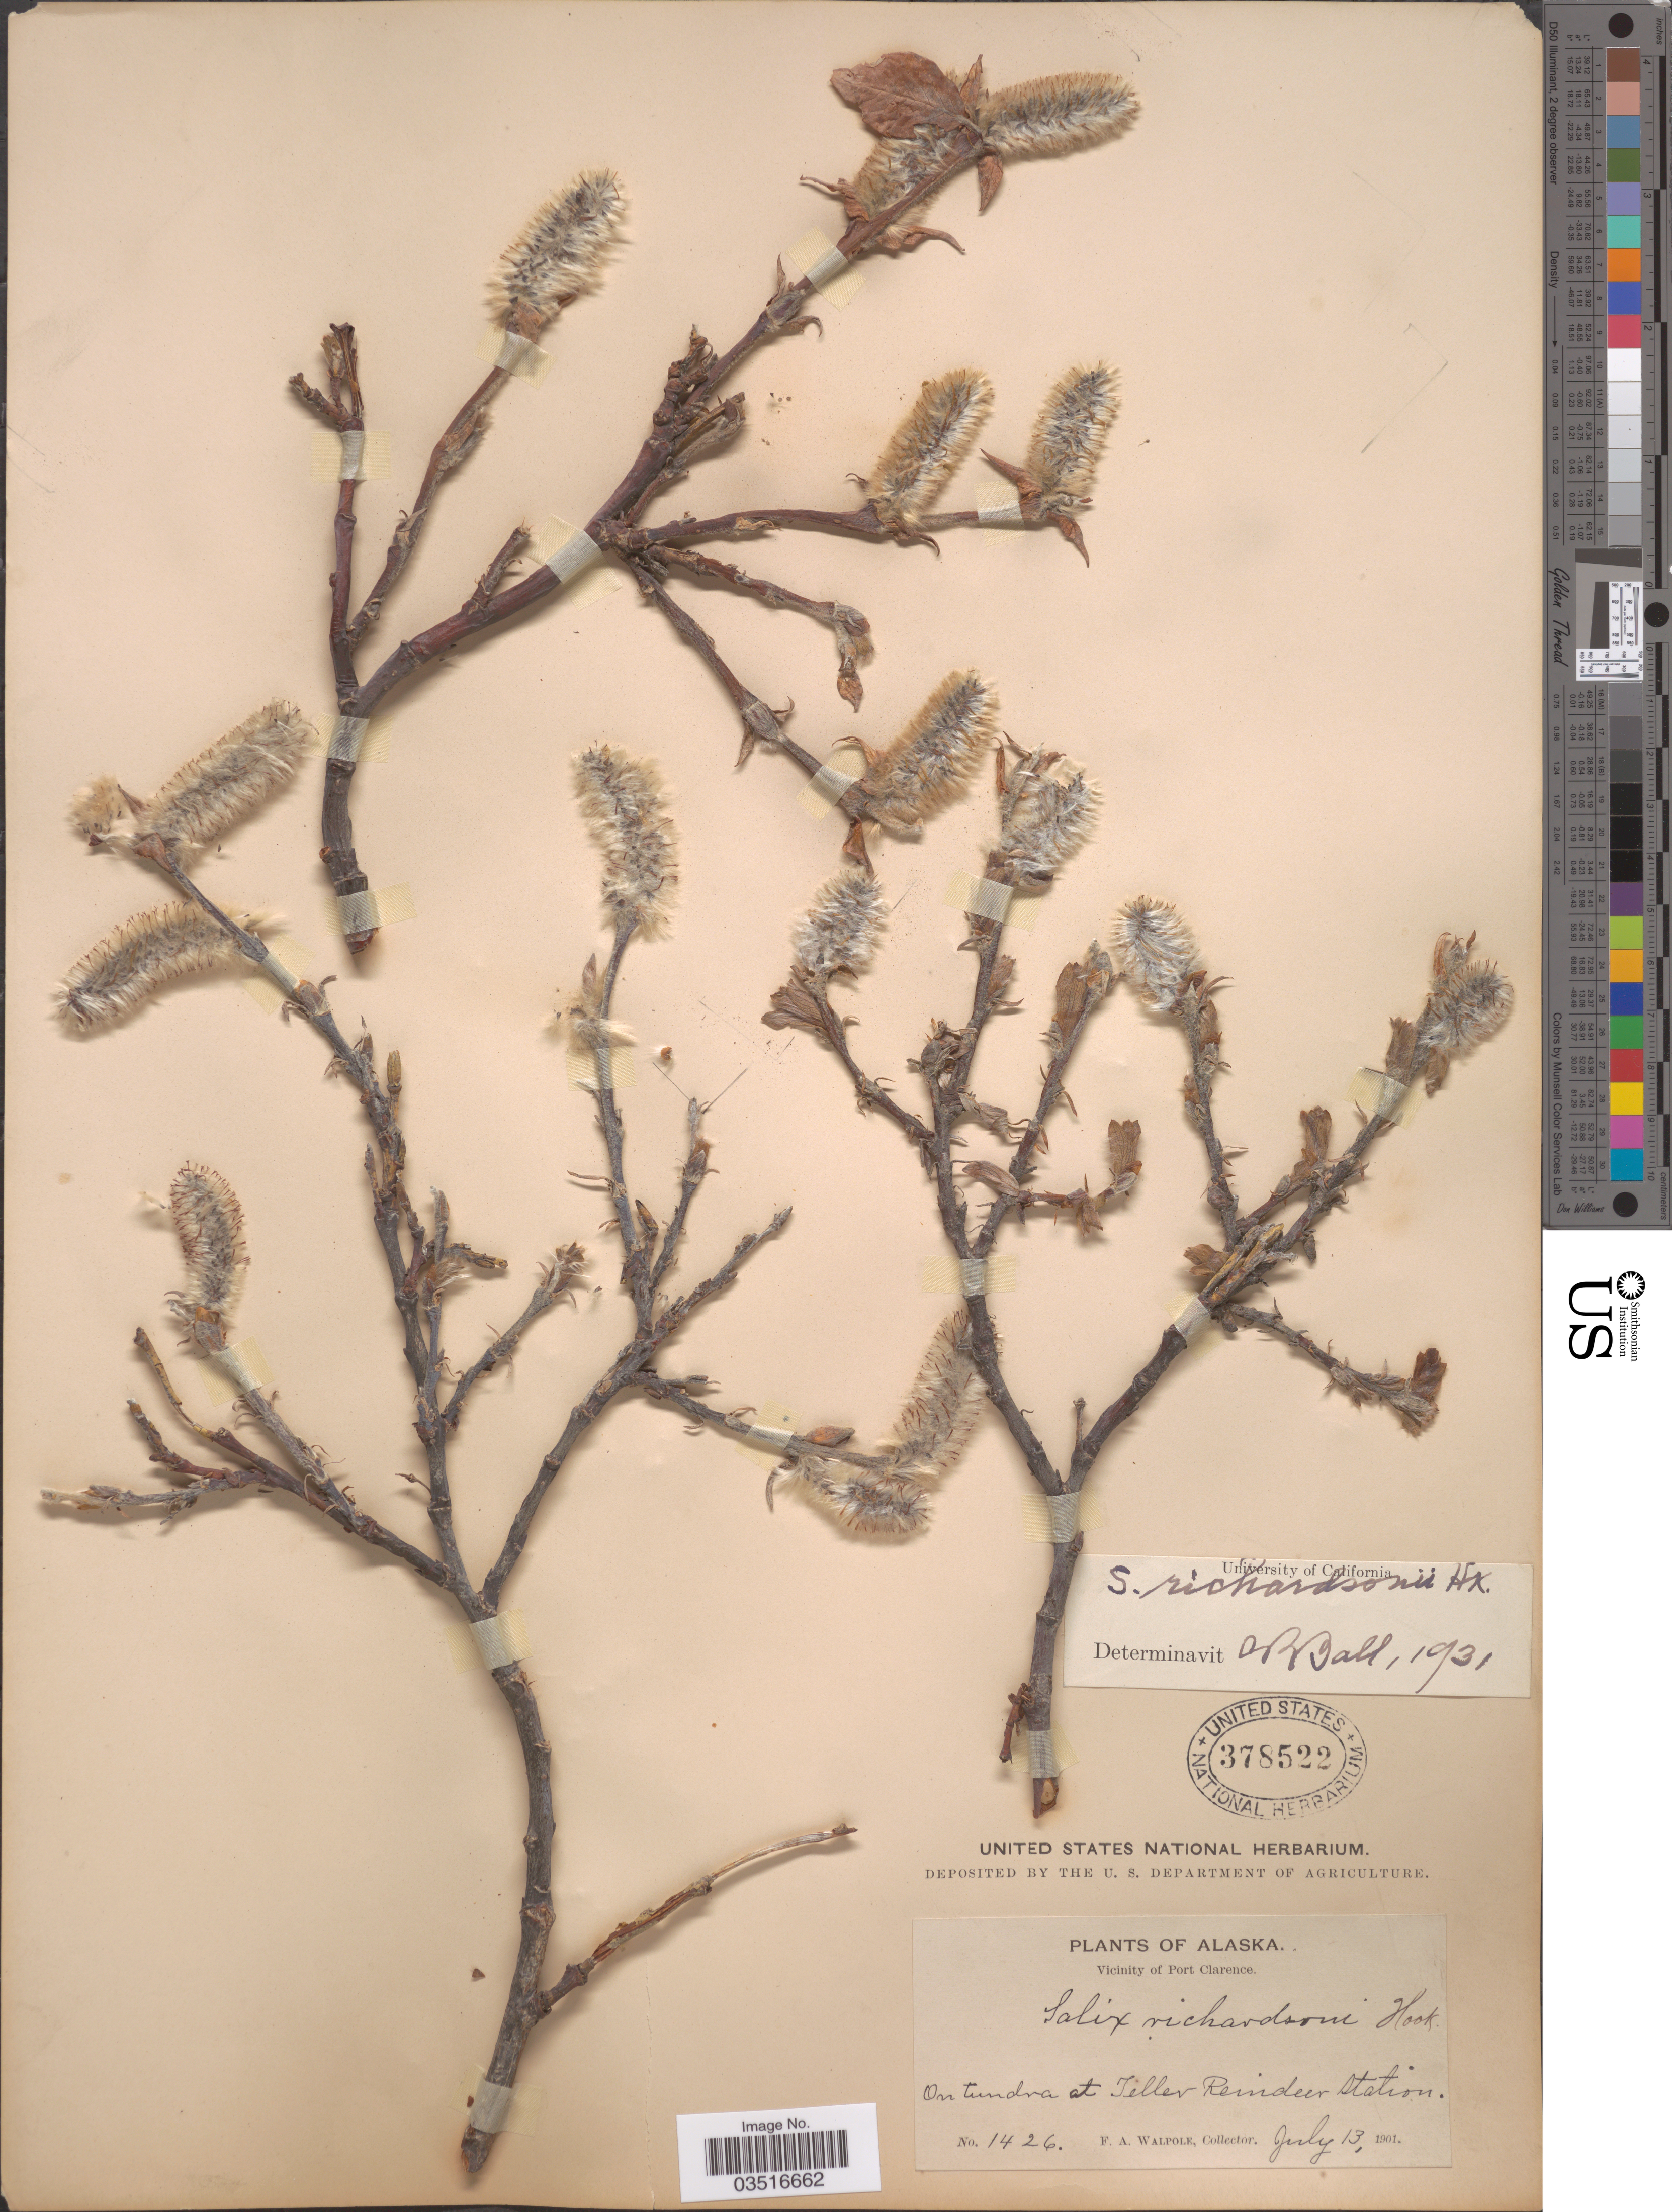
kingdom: Plantae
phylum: Tracheophyta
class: Magnoliopsida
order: Malpighiales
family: Salicaceae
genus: Salix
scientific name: Salix richardsonii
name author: Hook.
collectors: F. Walpole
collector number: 1426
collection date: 1901-07-13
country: United States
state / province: Alaska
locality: Vicinity of Port Clarence. On tundra at Teller Reindeer Station.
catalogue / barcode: US 378522